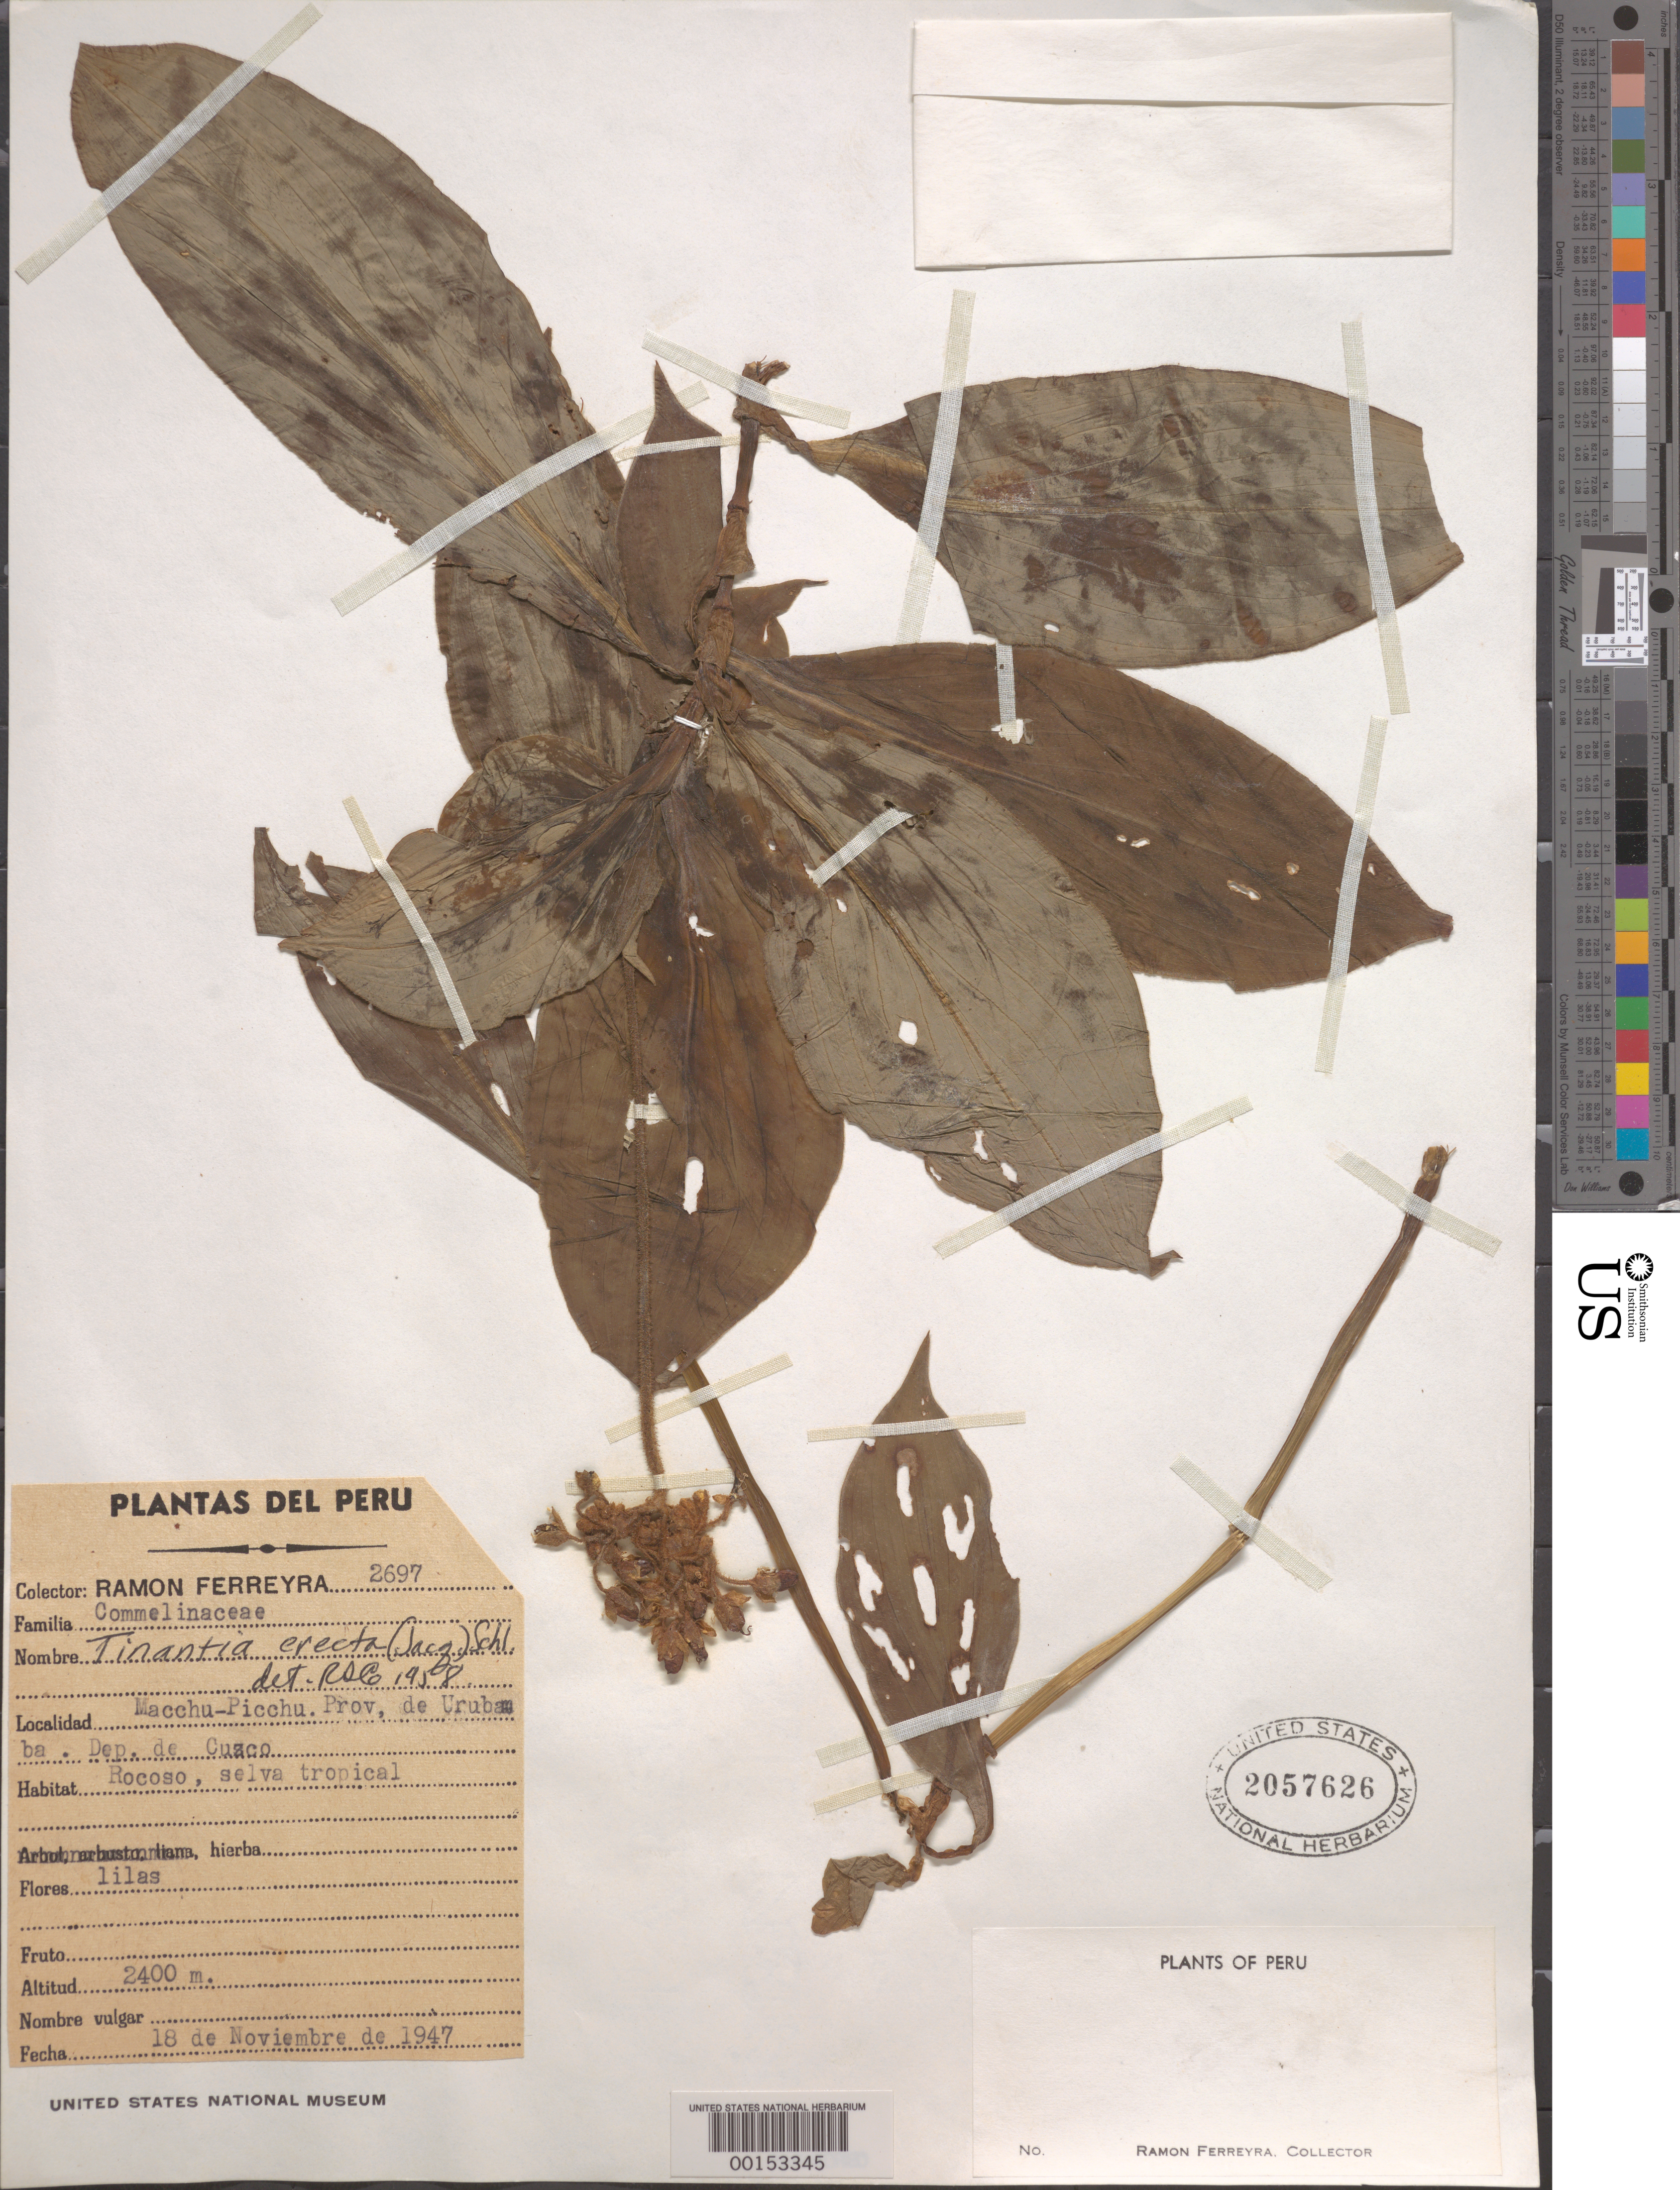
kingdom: Plantae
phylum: Tracheophyta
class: Liliopsida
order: Commelinales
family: Commelinaceae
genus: Tinantia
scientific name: Tinantia erecta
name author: (Jacq.) Fenzl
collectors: R. A. Ferreyra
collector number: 2697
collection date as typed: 18 Nov 1947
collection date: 1947-11-18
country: Peru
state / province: Cusco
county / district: Urubamba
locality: Machu-picchu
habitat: Rocky, troical forest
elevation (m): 2400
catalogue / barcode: US 2057626